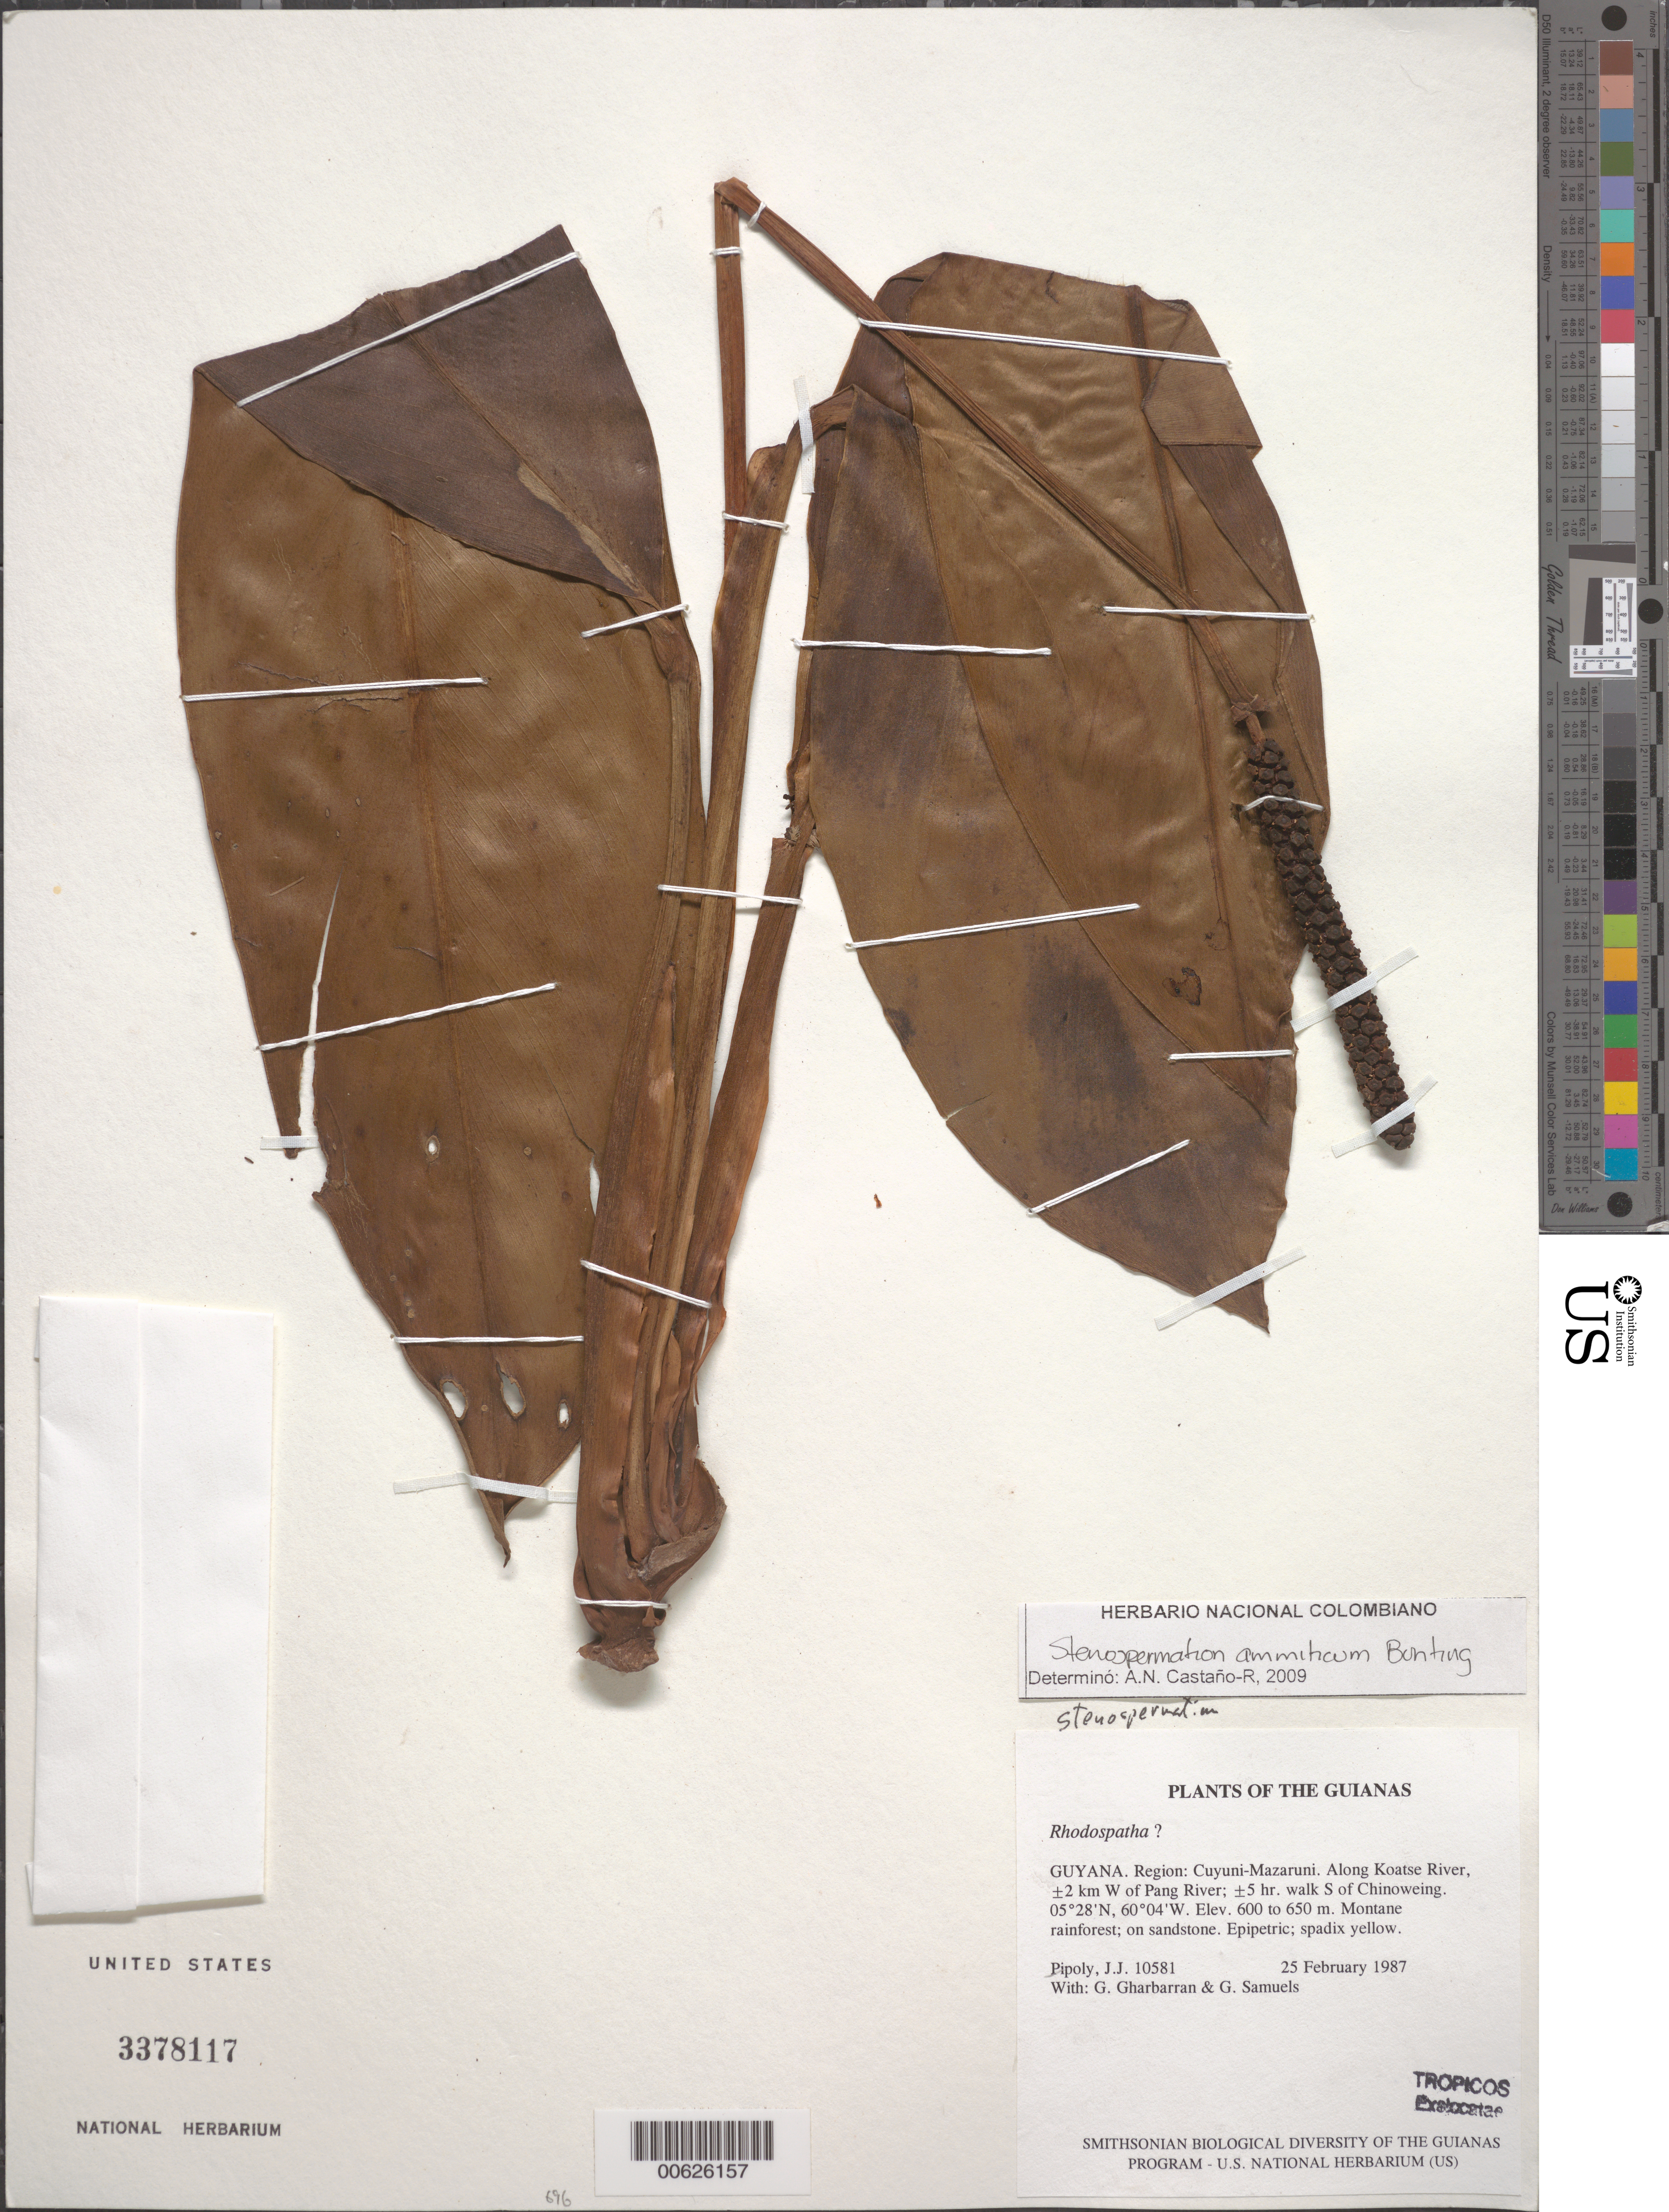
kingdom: Plantae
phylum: Tracheophyta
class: Liliopsida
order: Alismatales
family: Araceae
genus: Stenospermation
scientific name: Stenospermation ammiticum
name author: G.S. Bunting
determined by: Castaño-R., A. N.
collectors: J. J. Pipoly, G. Gharbarran & G. Samuels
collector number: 10581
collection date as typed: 25 February 1987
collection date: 1987-02-25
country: Guyana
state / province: Cuyuni-Mazaruni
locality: Along Koatse River, ±2 km W of Pong River; ±5 hr. walk S of Chinoweing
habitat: Montane rainforest; on sandstone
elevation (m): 600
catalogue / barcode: US 3378117